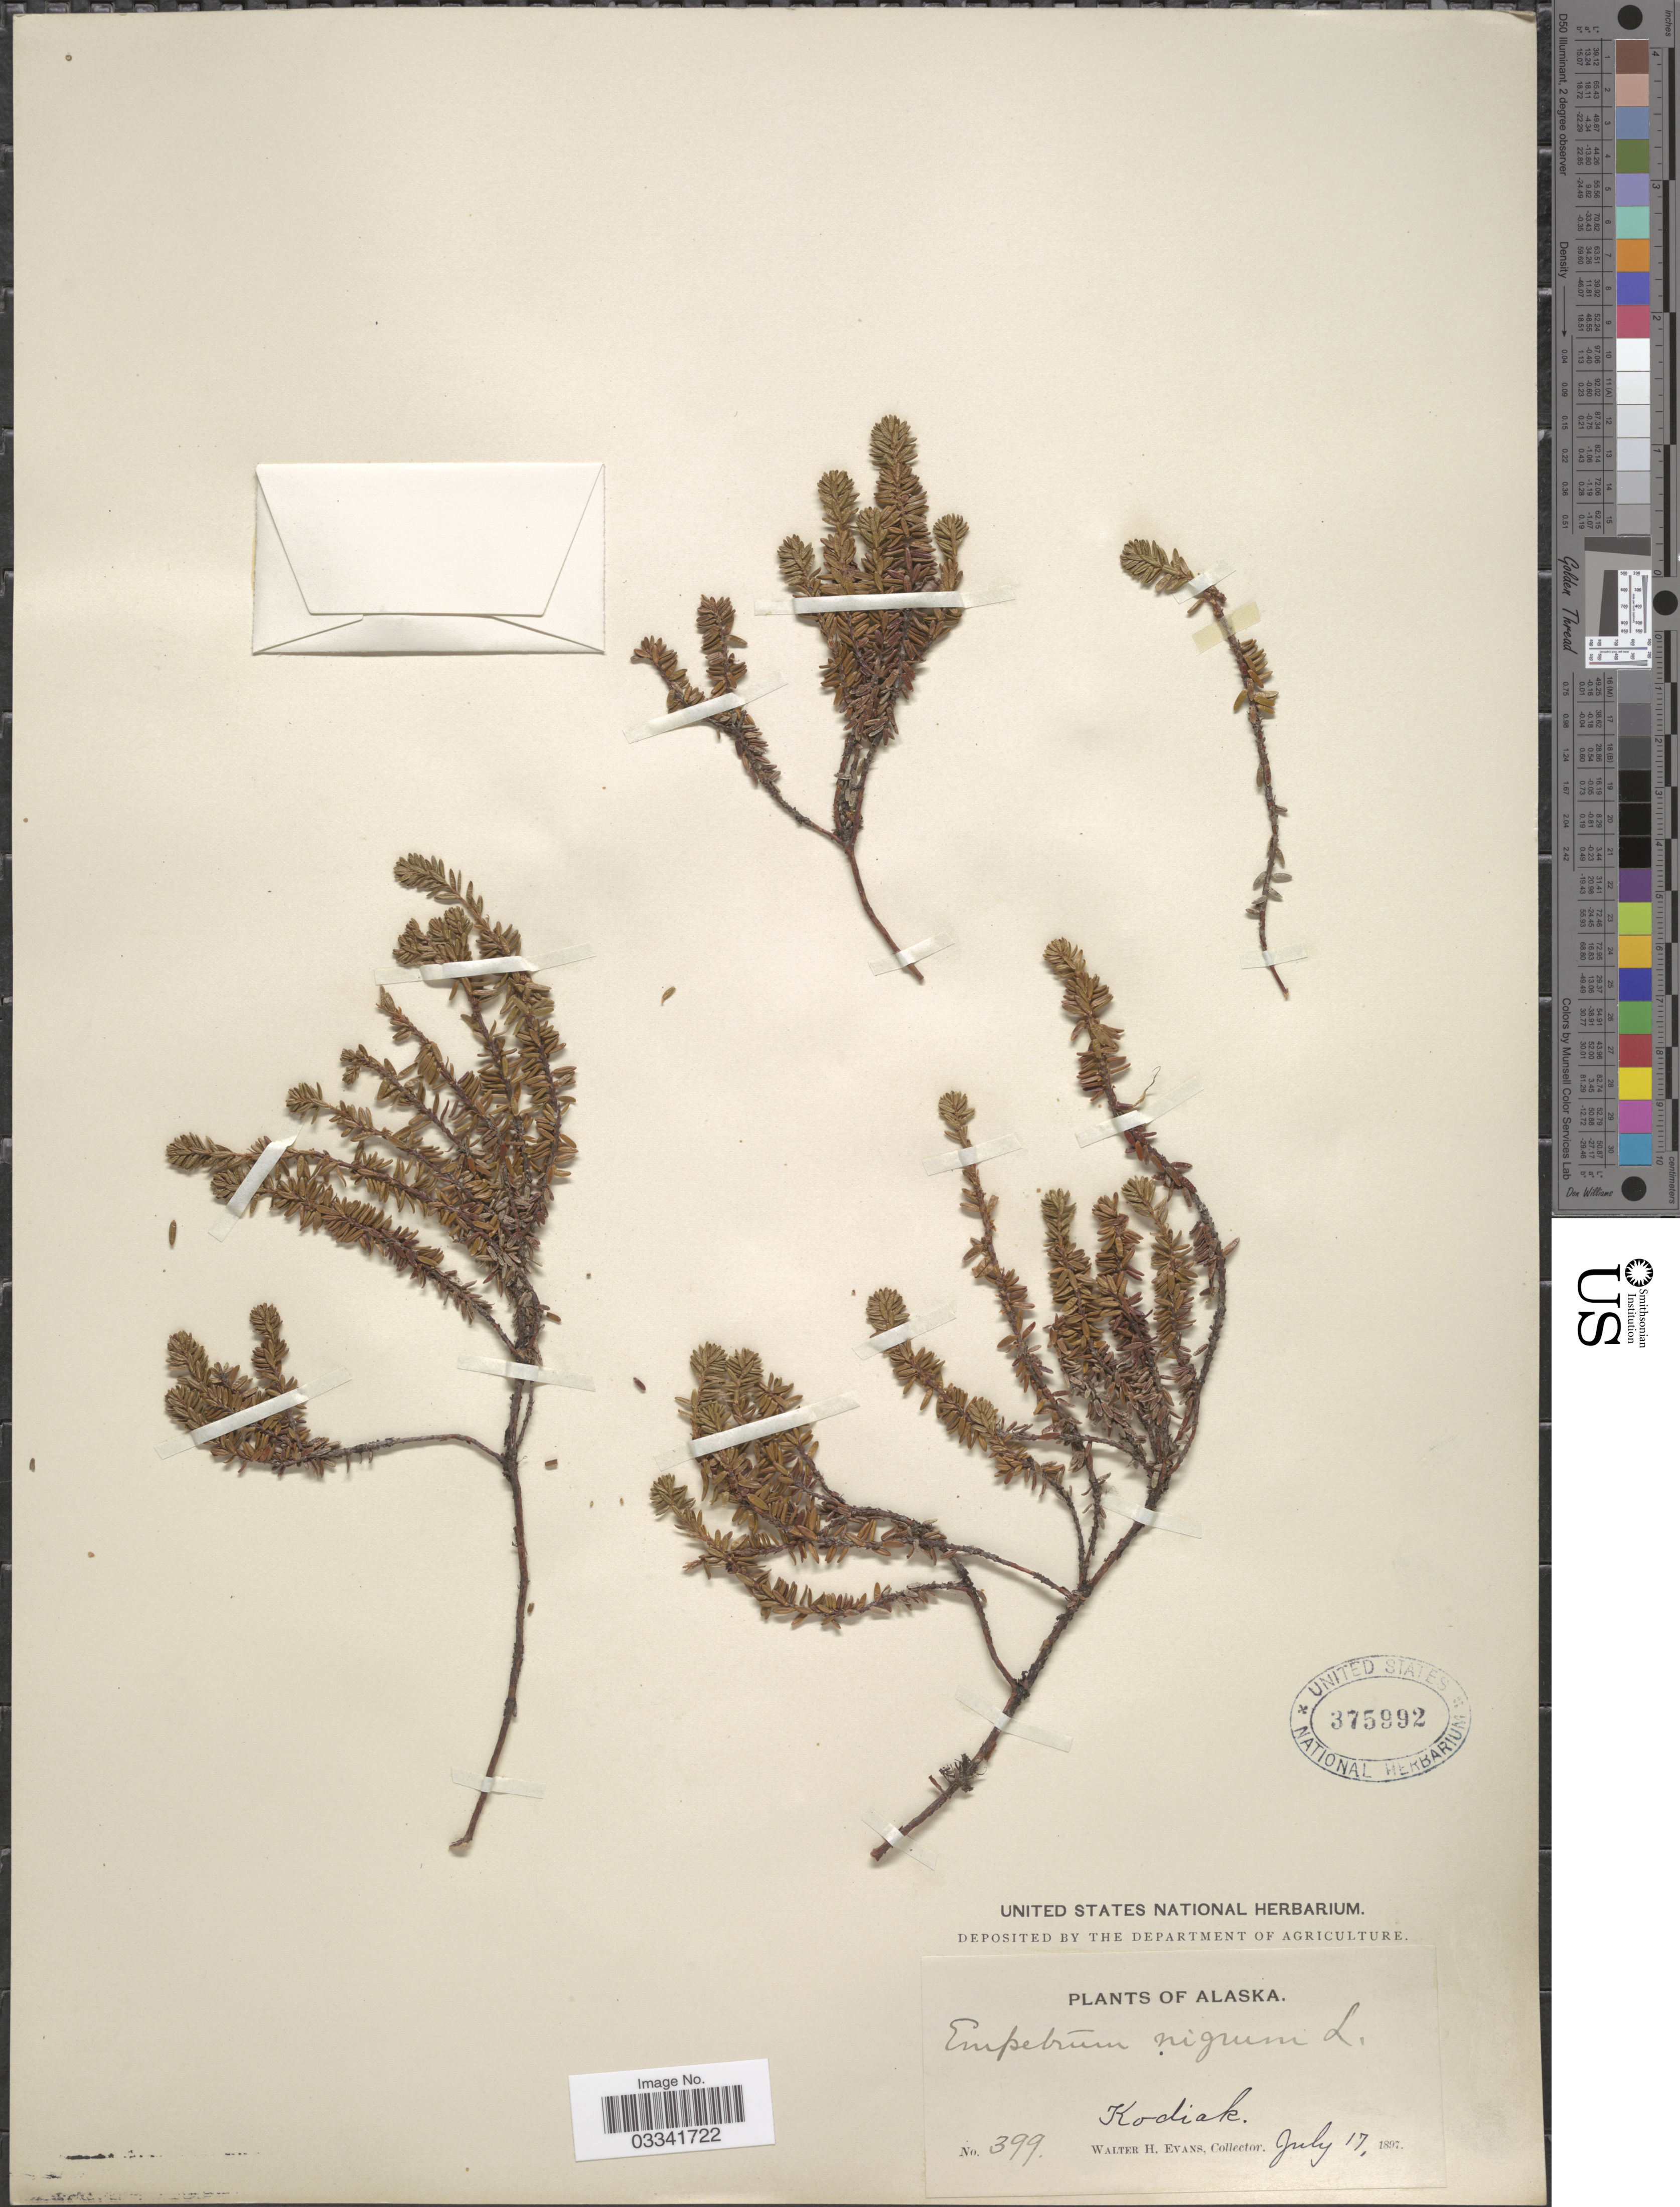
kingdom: Plantae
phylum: Tracheophyta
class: Magnoliopsida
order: Ericales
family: Ericaceae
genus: Empetrum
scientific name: Empetrum nigrum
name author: L.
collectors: W. H. Evans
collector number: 399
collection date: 1897-07-17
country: United States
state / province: Alaska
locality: Kodiak.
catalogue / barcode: US 375992